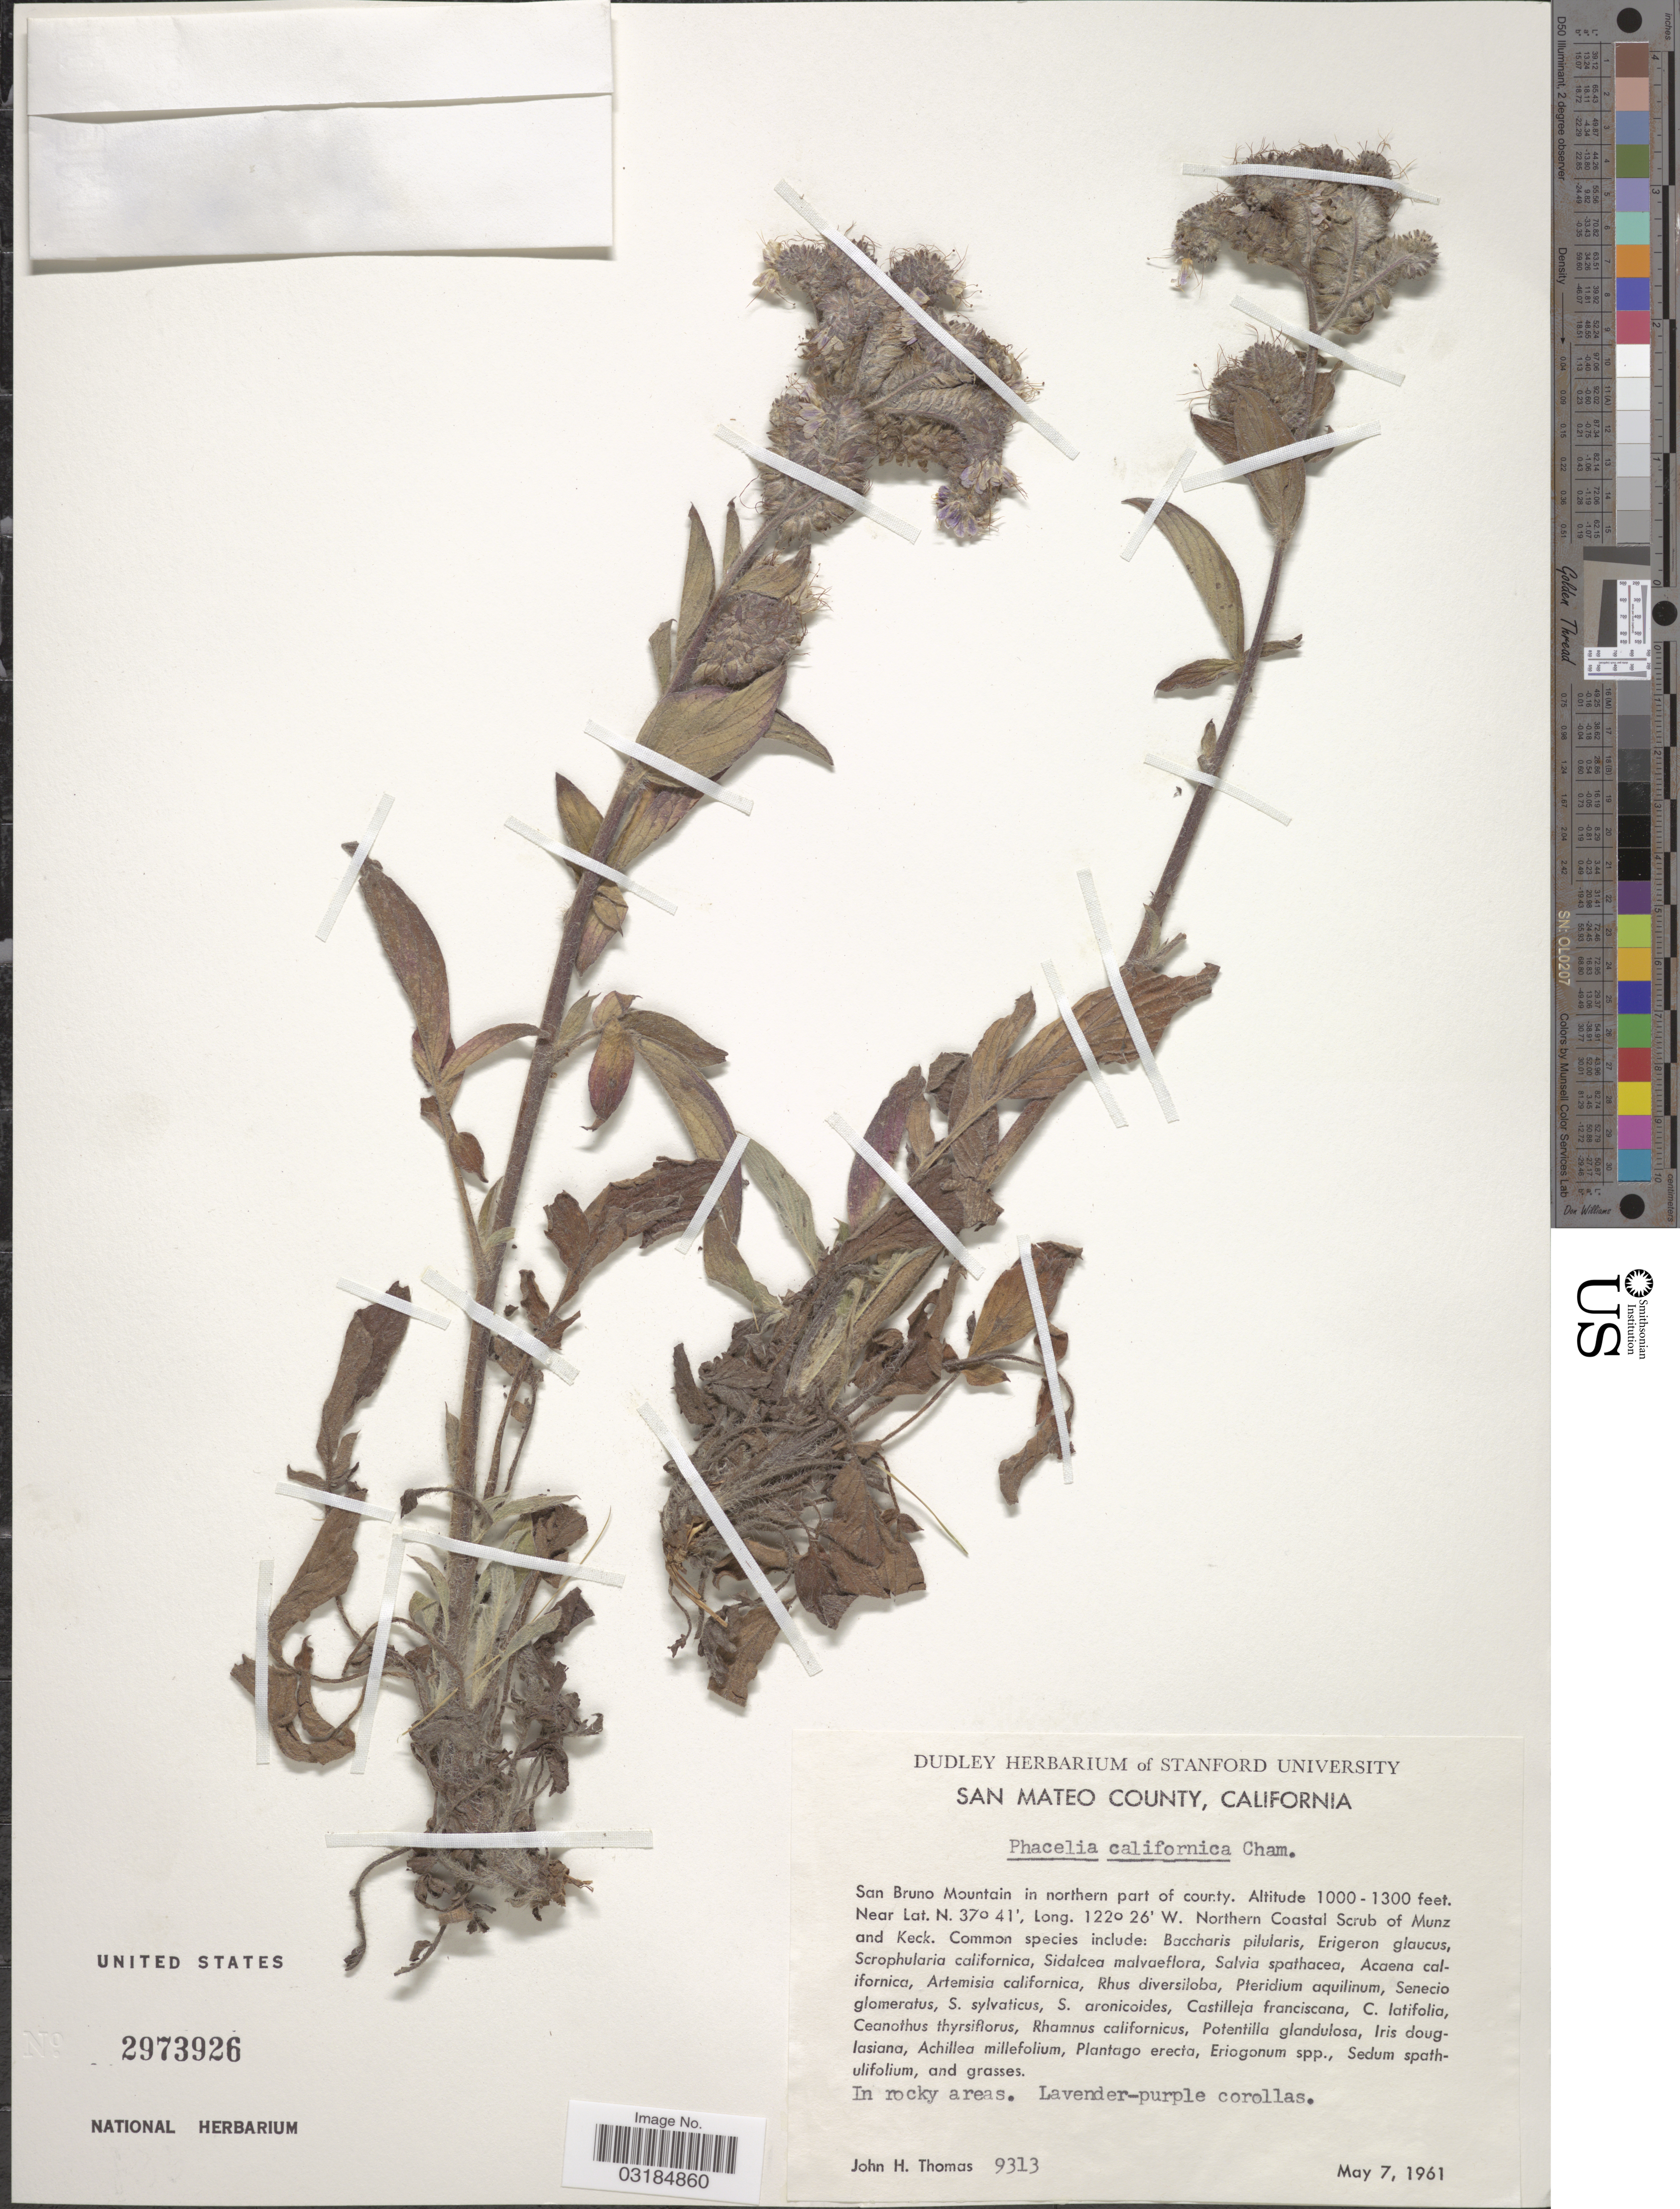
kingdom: Plantae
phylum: Tracheophyta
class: Magnoliopsida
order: Boraginales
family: Hydrophyllaceae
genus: Phacelia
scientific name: Phacelia californica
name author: Cham.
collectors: J. H. Thomas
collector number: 9313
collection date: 1961-05-07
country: United States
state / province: California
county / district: San Mateo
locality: San Mateo County, San Bruno Mountain in northern part of county, Northern Coastal Scrub of Munz and Keck.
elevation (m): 305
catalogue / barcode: US 2973926